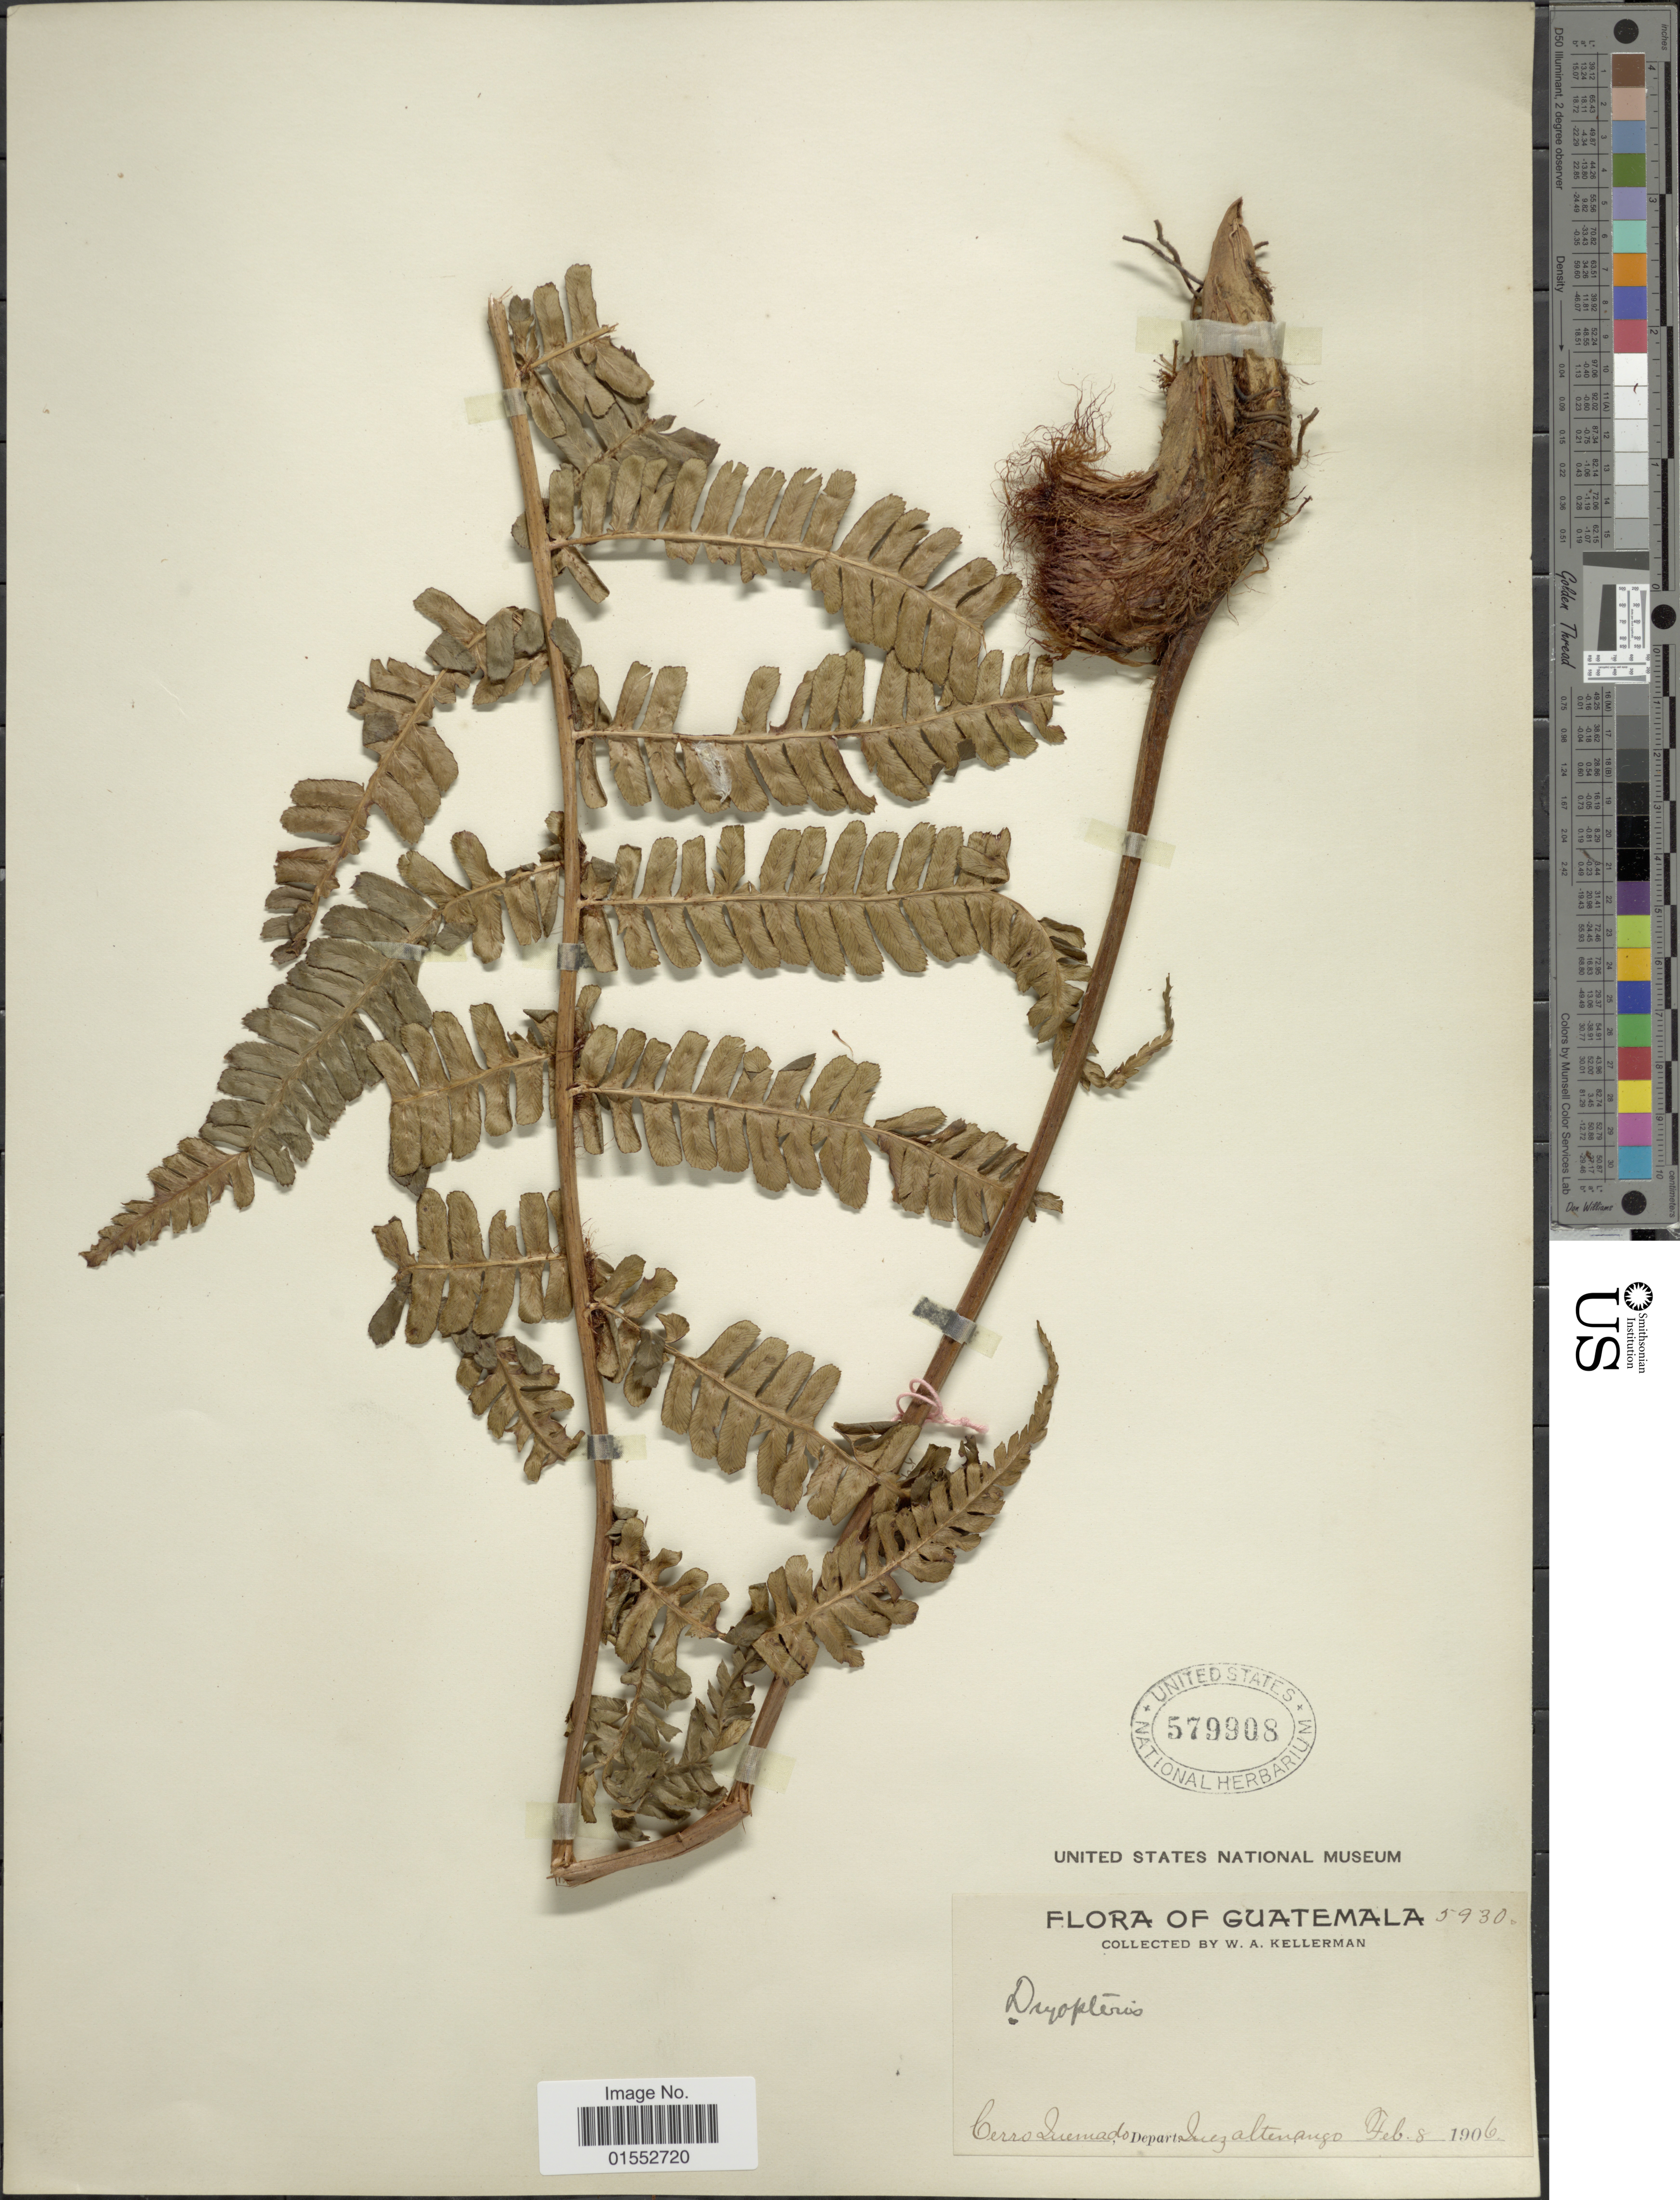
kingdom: Plantae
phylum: Tracheophyta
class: Polypodiopsida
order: Polypodiales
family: Dryopteridaceae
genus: Dryopteris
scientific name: Dryopteris wallichiana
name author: (Spreng.) Hyl.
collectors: W. Kellerman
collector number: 5930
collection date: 1906-02-08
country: Guatemala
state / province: Quetzaltenango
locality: Cerro Quemado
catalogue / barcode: US 579908